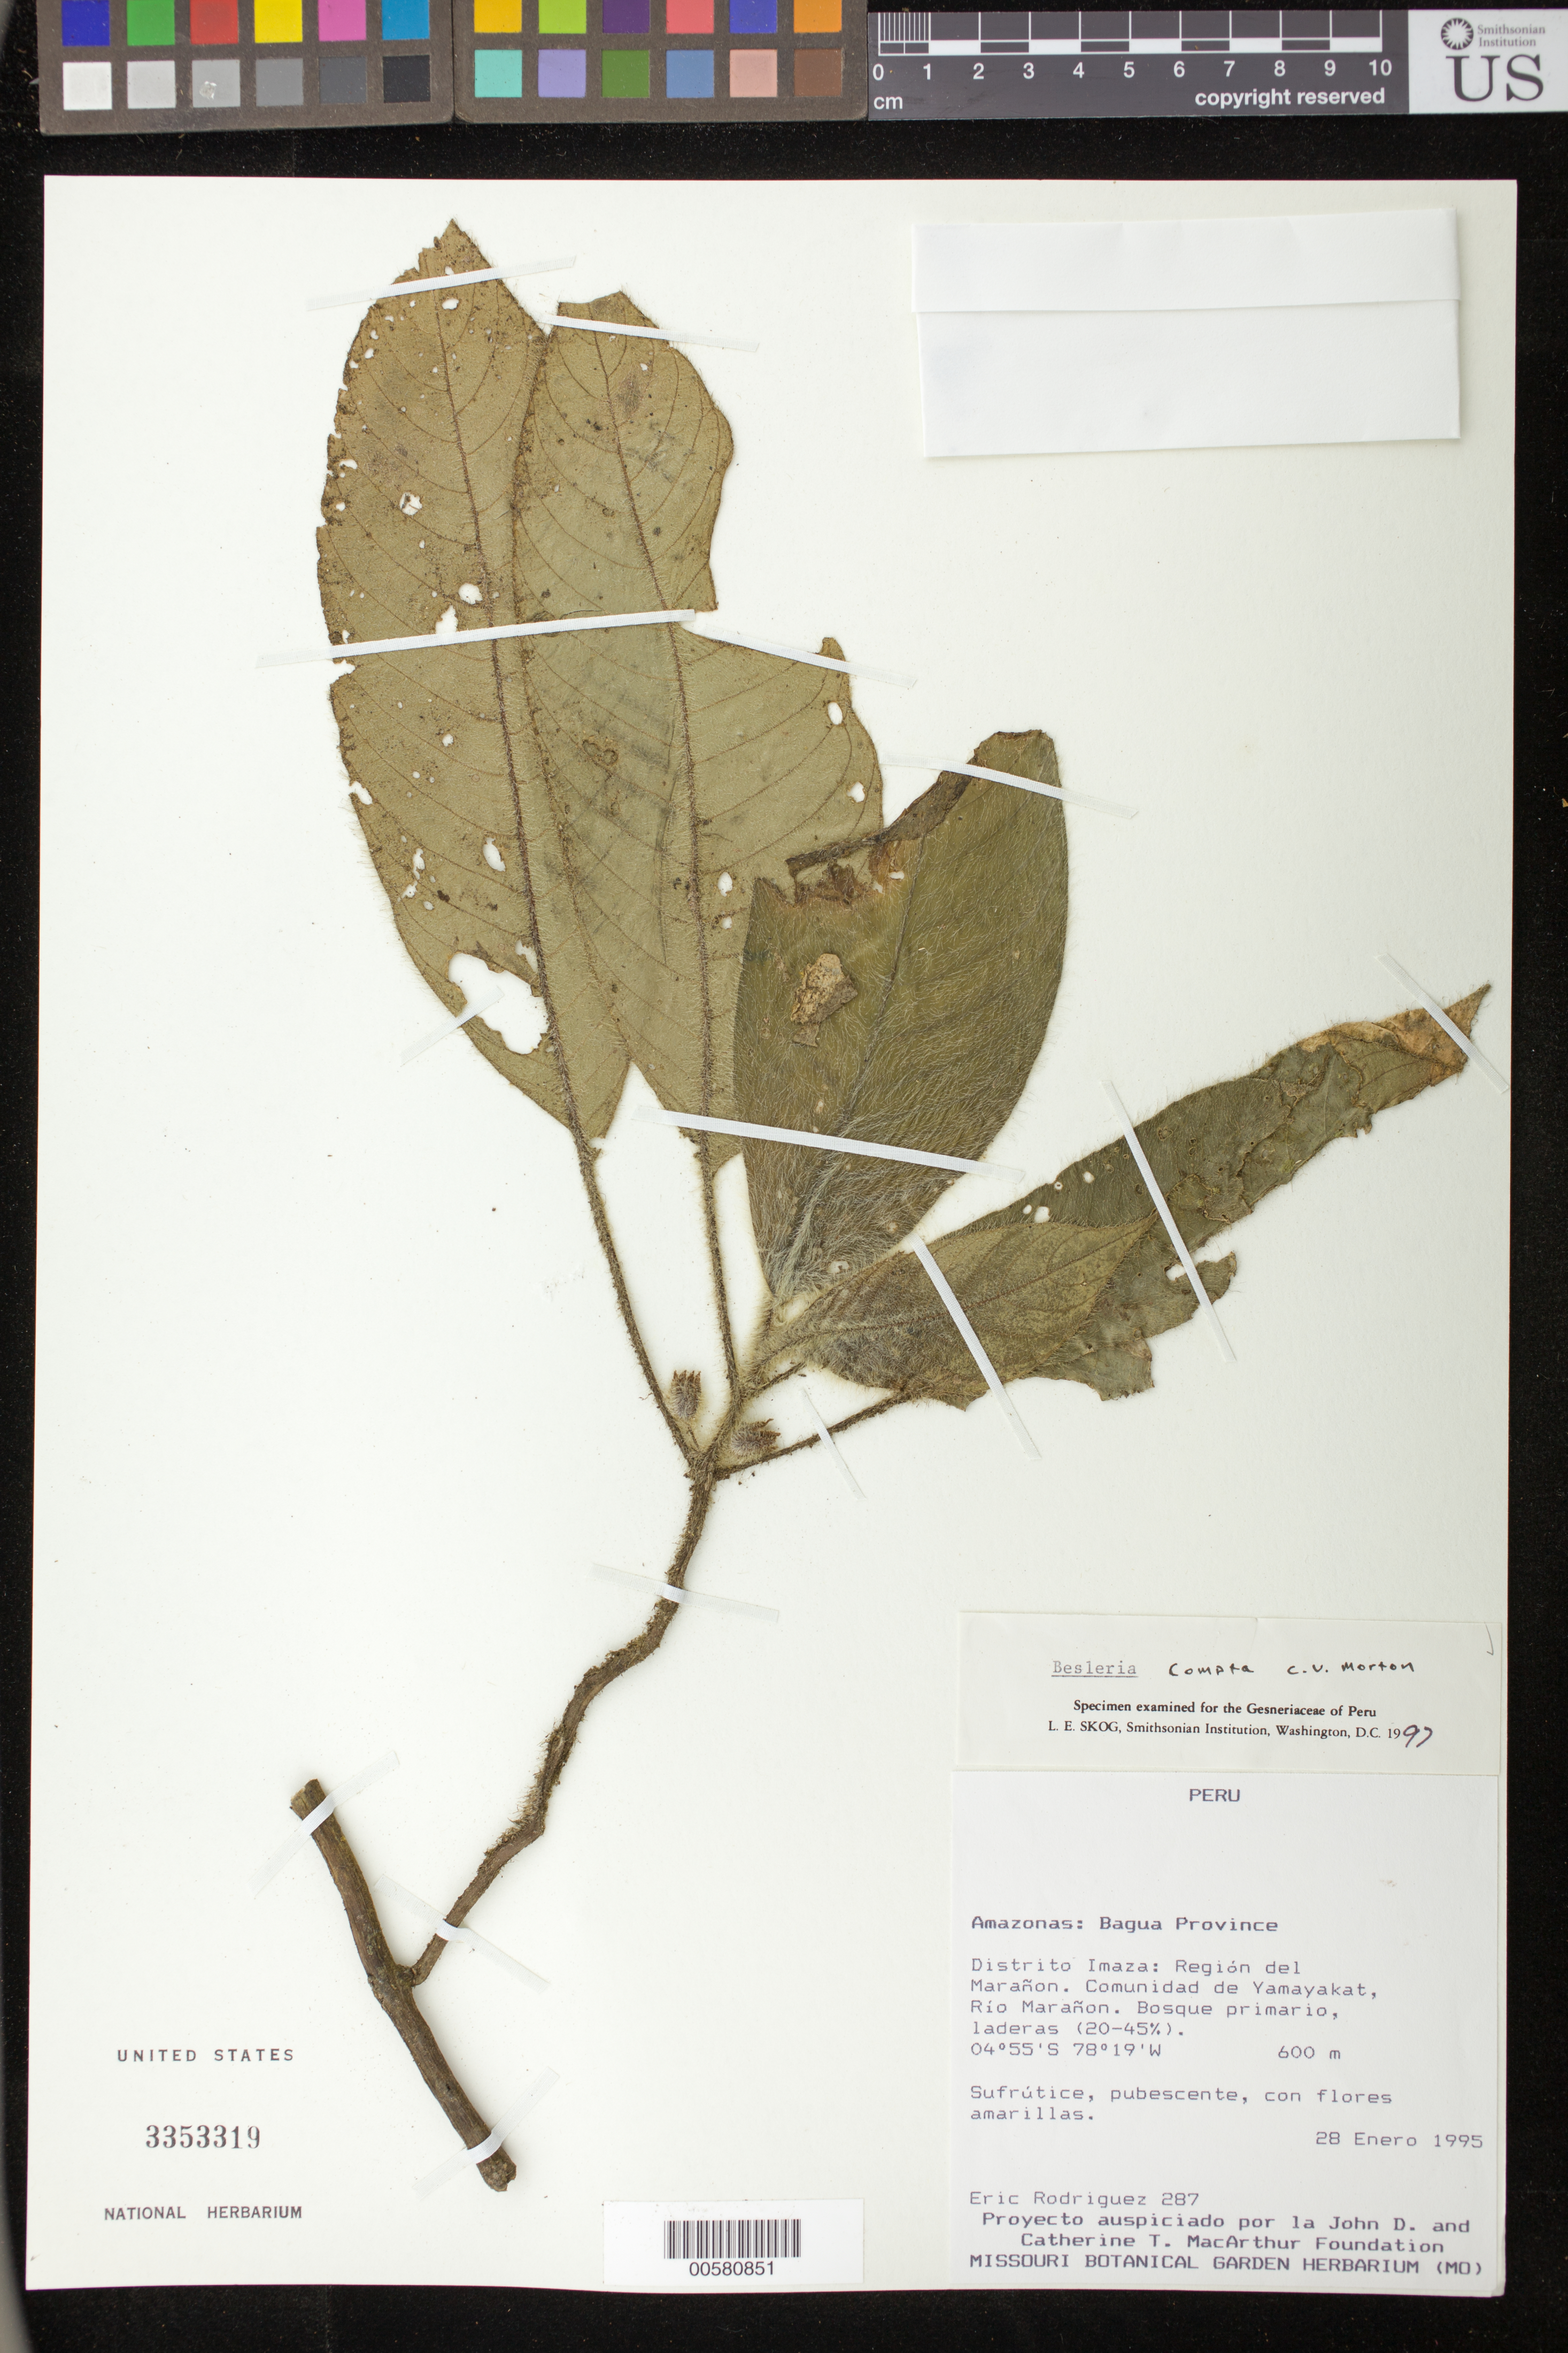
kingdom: Plantae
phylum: Tracheophyta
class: Magnoliopsida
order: Lamiales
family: Gesneriaceae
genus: Besleria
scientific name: Besleria compta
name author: C.V. Morton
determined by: Skog, Laurence E.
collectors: E. Rodriguez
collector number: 287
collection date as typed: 28 Jan 1995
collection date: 1995-01-28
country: Peru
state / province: Amazonas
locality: Prov. Bagua, dtto. Imaza: región del Marañón, comunidad de Yamayakat, Río Marañon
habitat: Bosque primario, laderas (20-45%)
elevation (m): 600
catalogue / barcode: US 3353319